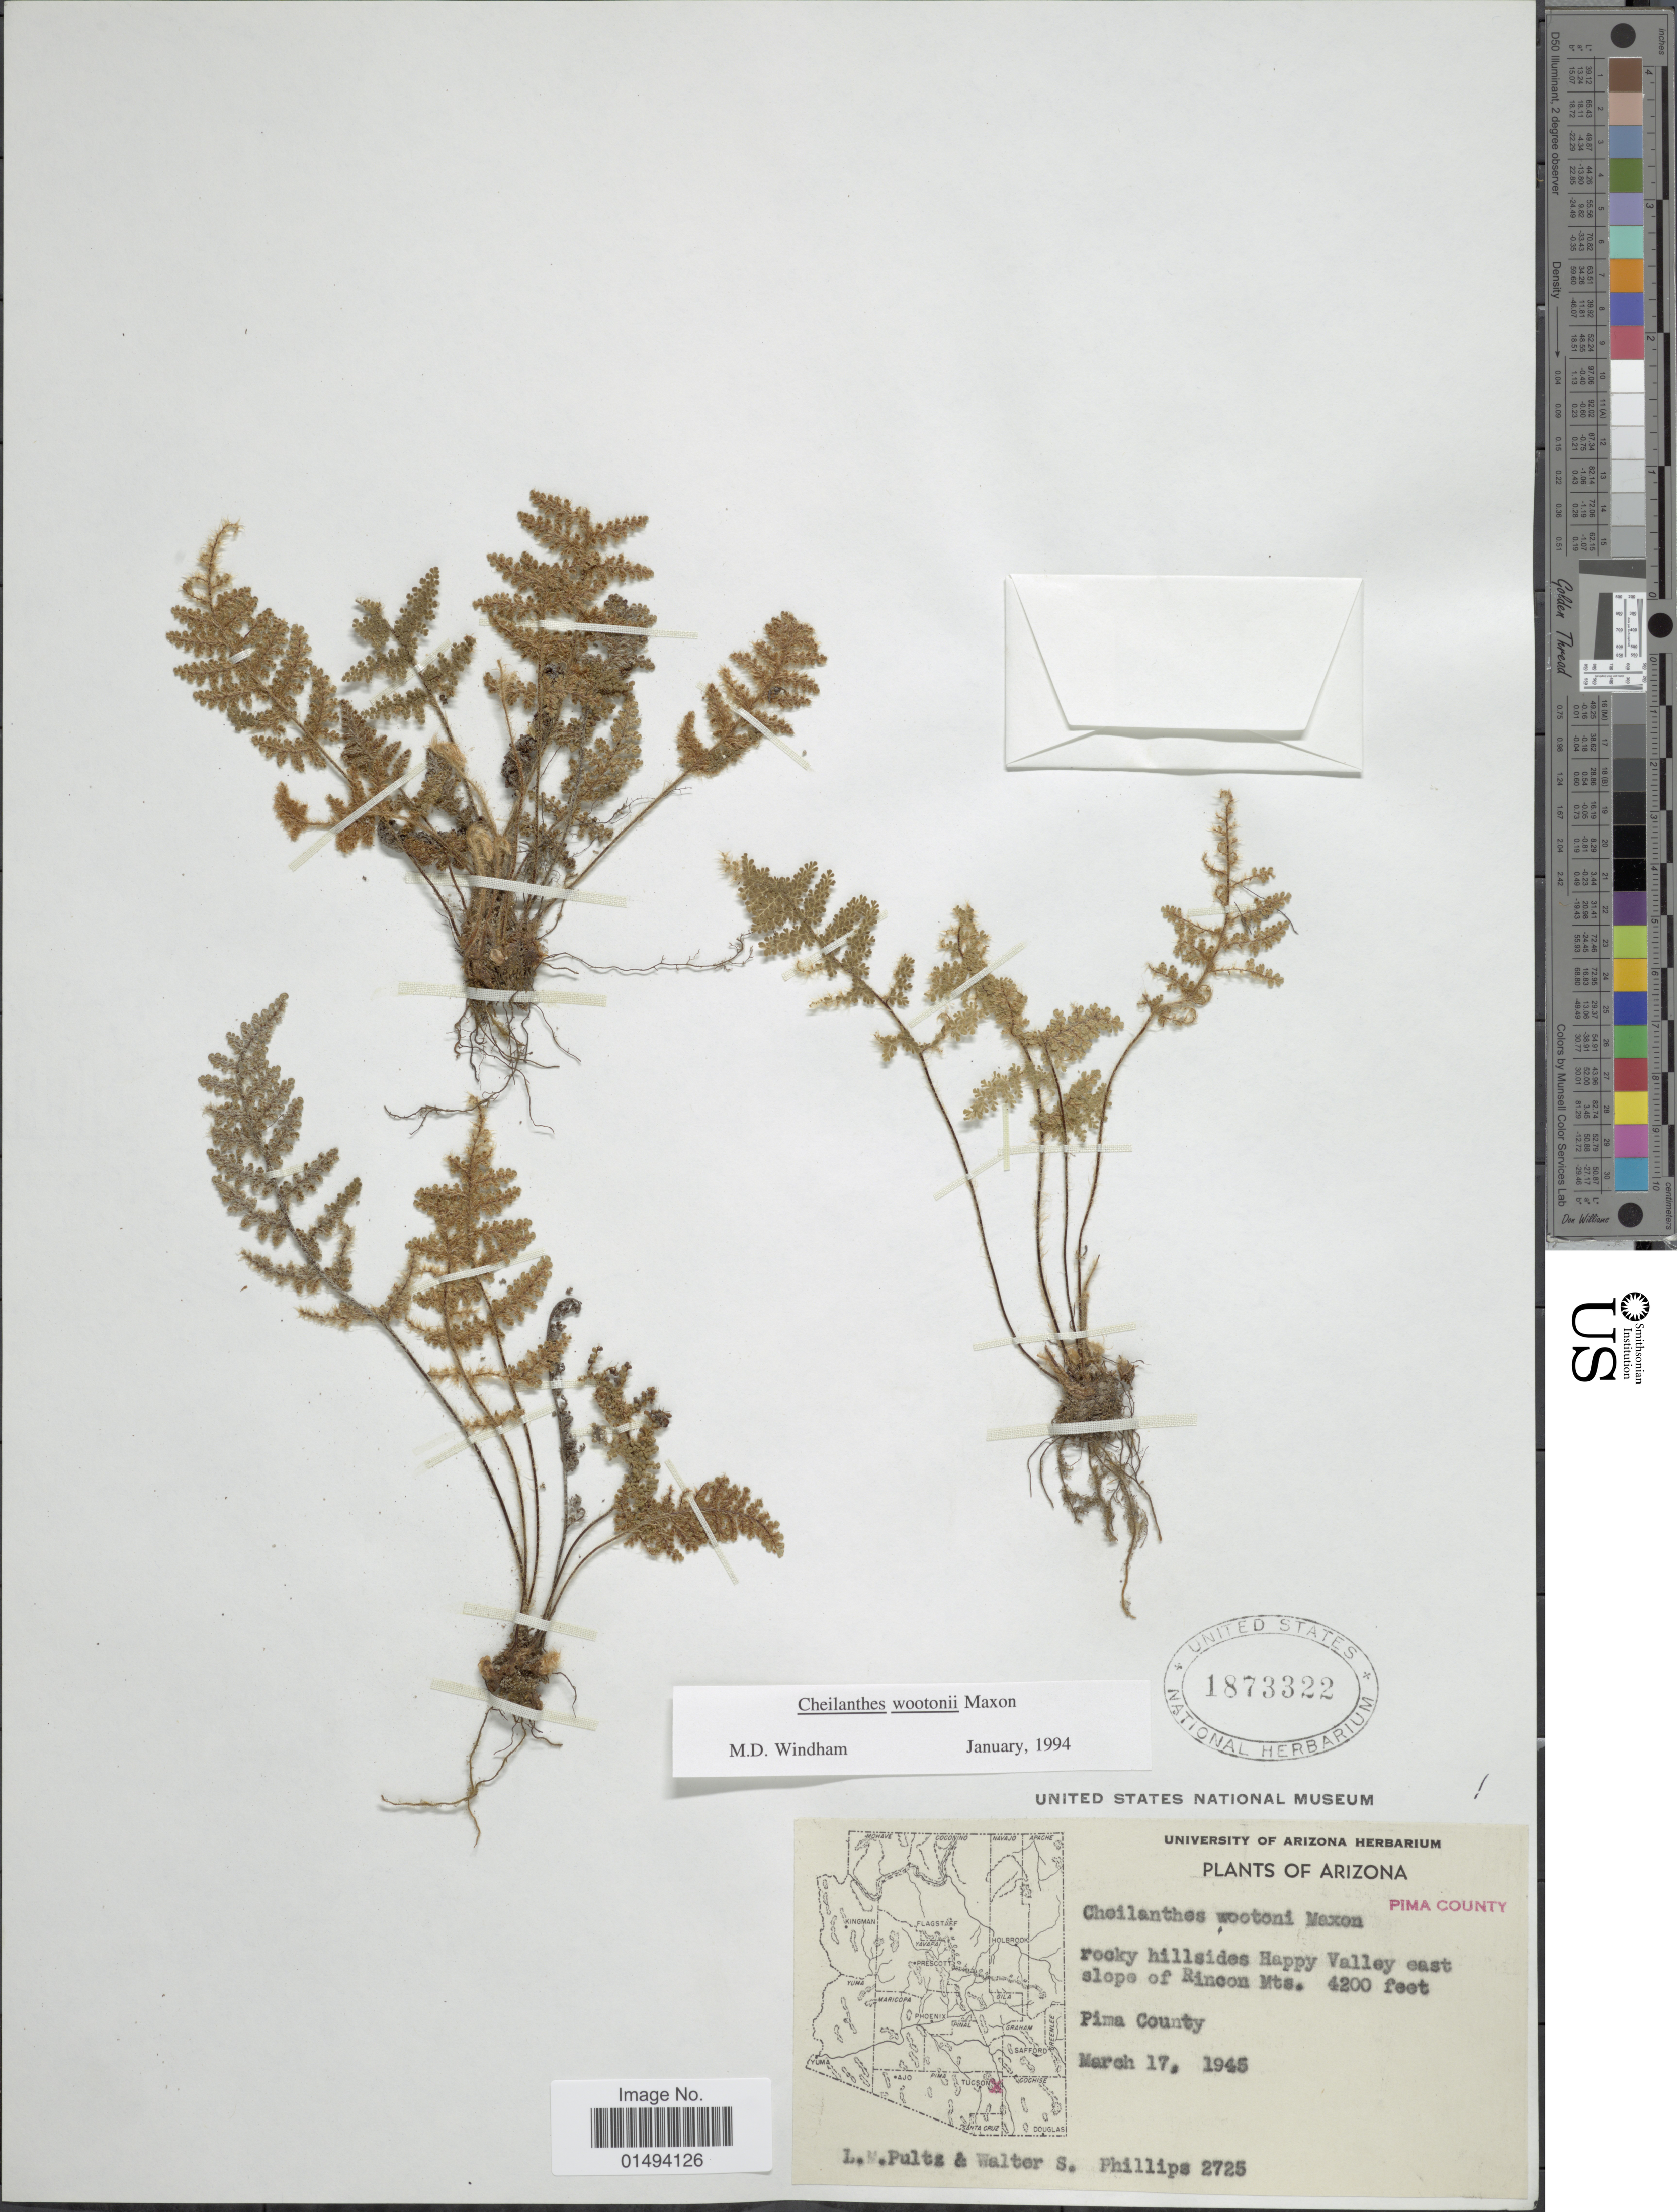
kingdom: Plantae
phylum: Tracheophyta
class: Polypodiopsida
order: Polypodiales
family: Pteridaceae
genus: Myriopteris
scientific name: Myriopteris wootonii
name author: (Maxon) Grusz & Windham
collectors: L. Pultz & W. S. Phillips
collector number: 2725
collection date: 1945-03-17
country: United States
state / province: Arizona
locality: Arizona, Pima County, Rocky hillsides Happy Valley east slope of Rincon Mts.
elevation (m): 1280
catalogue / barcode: US 1873322